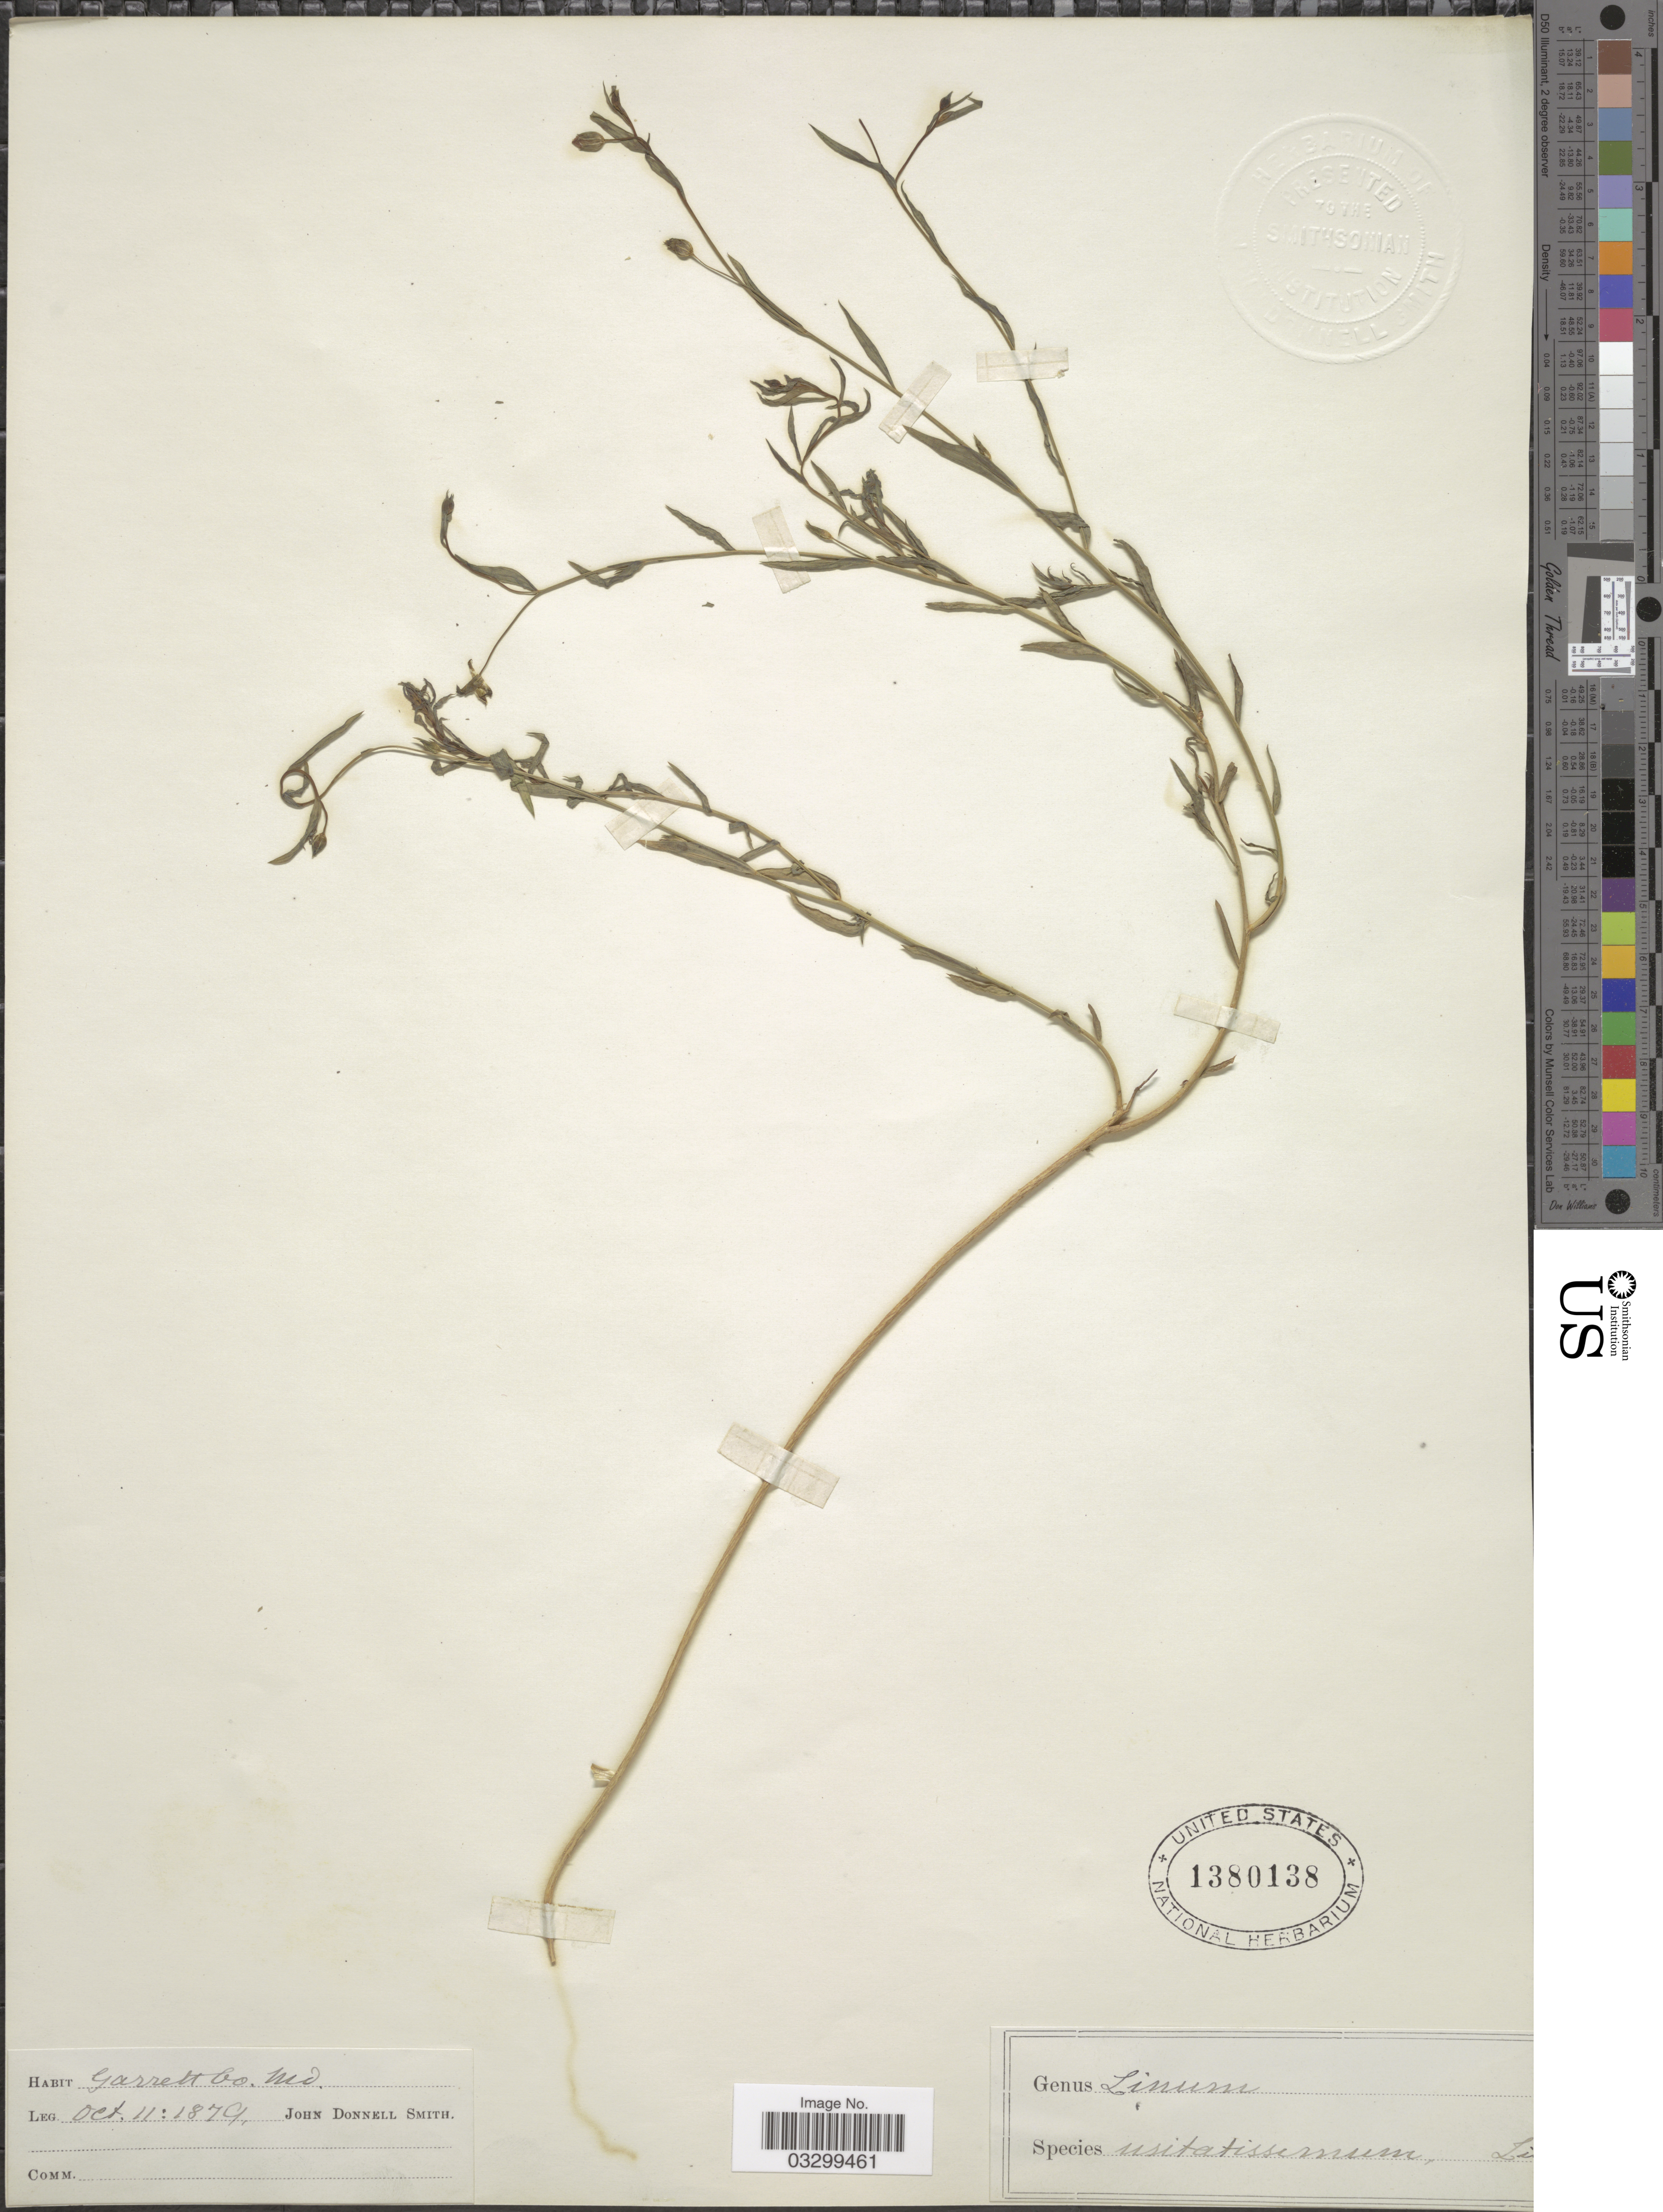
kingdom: Plantae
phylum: Tracheophyta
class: Magnoliopsida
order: Malpighiales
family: Linaceae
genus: Linum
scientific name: Linum usitatissimum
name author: L.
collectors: J. Donnell Smith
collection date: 1879-10-11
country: United States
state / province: Maryland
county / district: Garrett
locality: Garrett Co.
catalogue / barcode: US 1380138